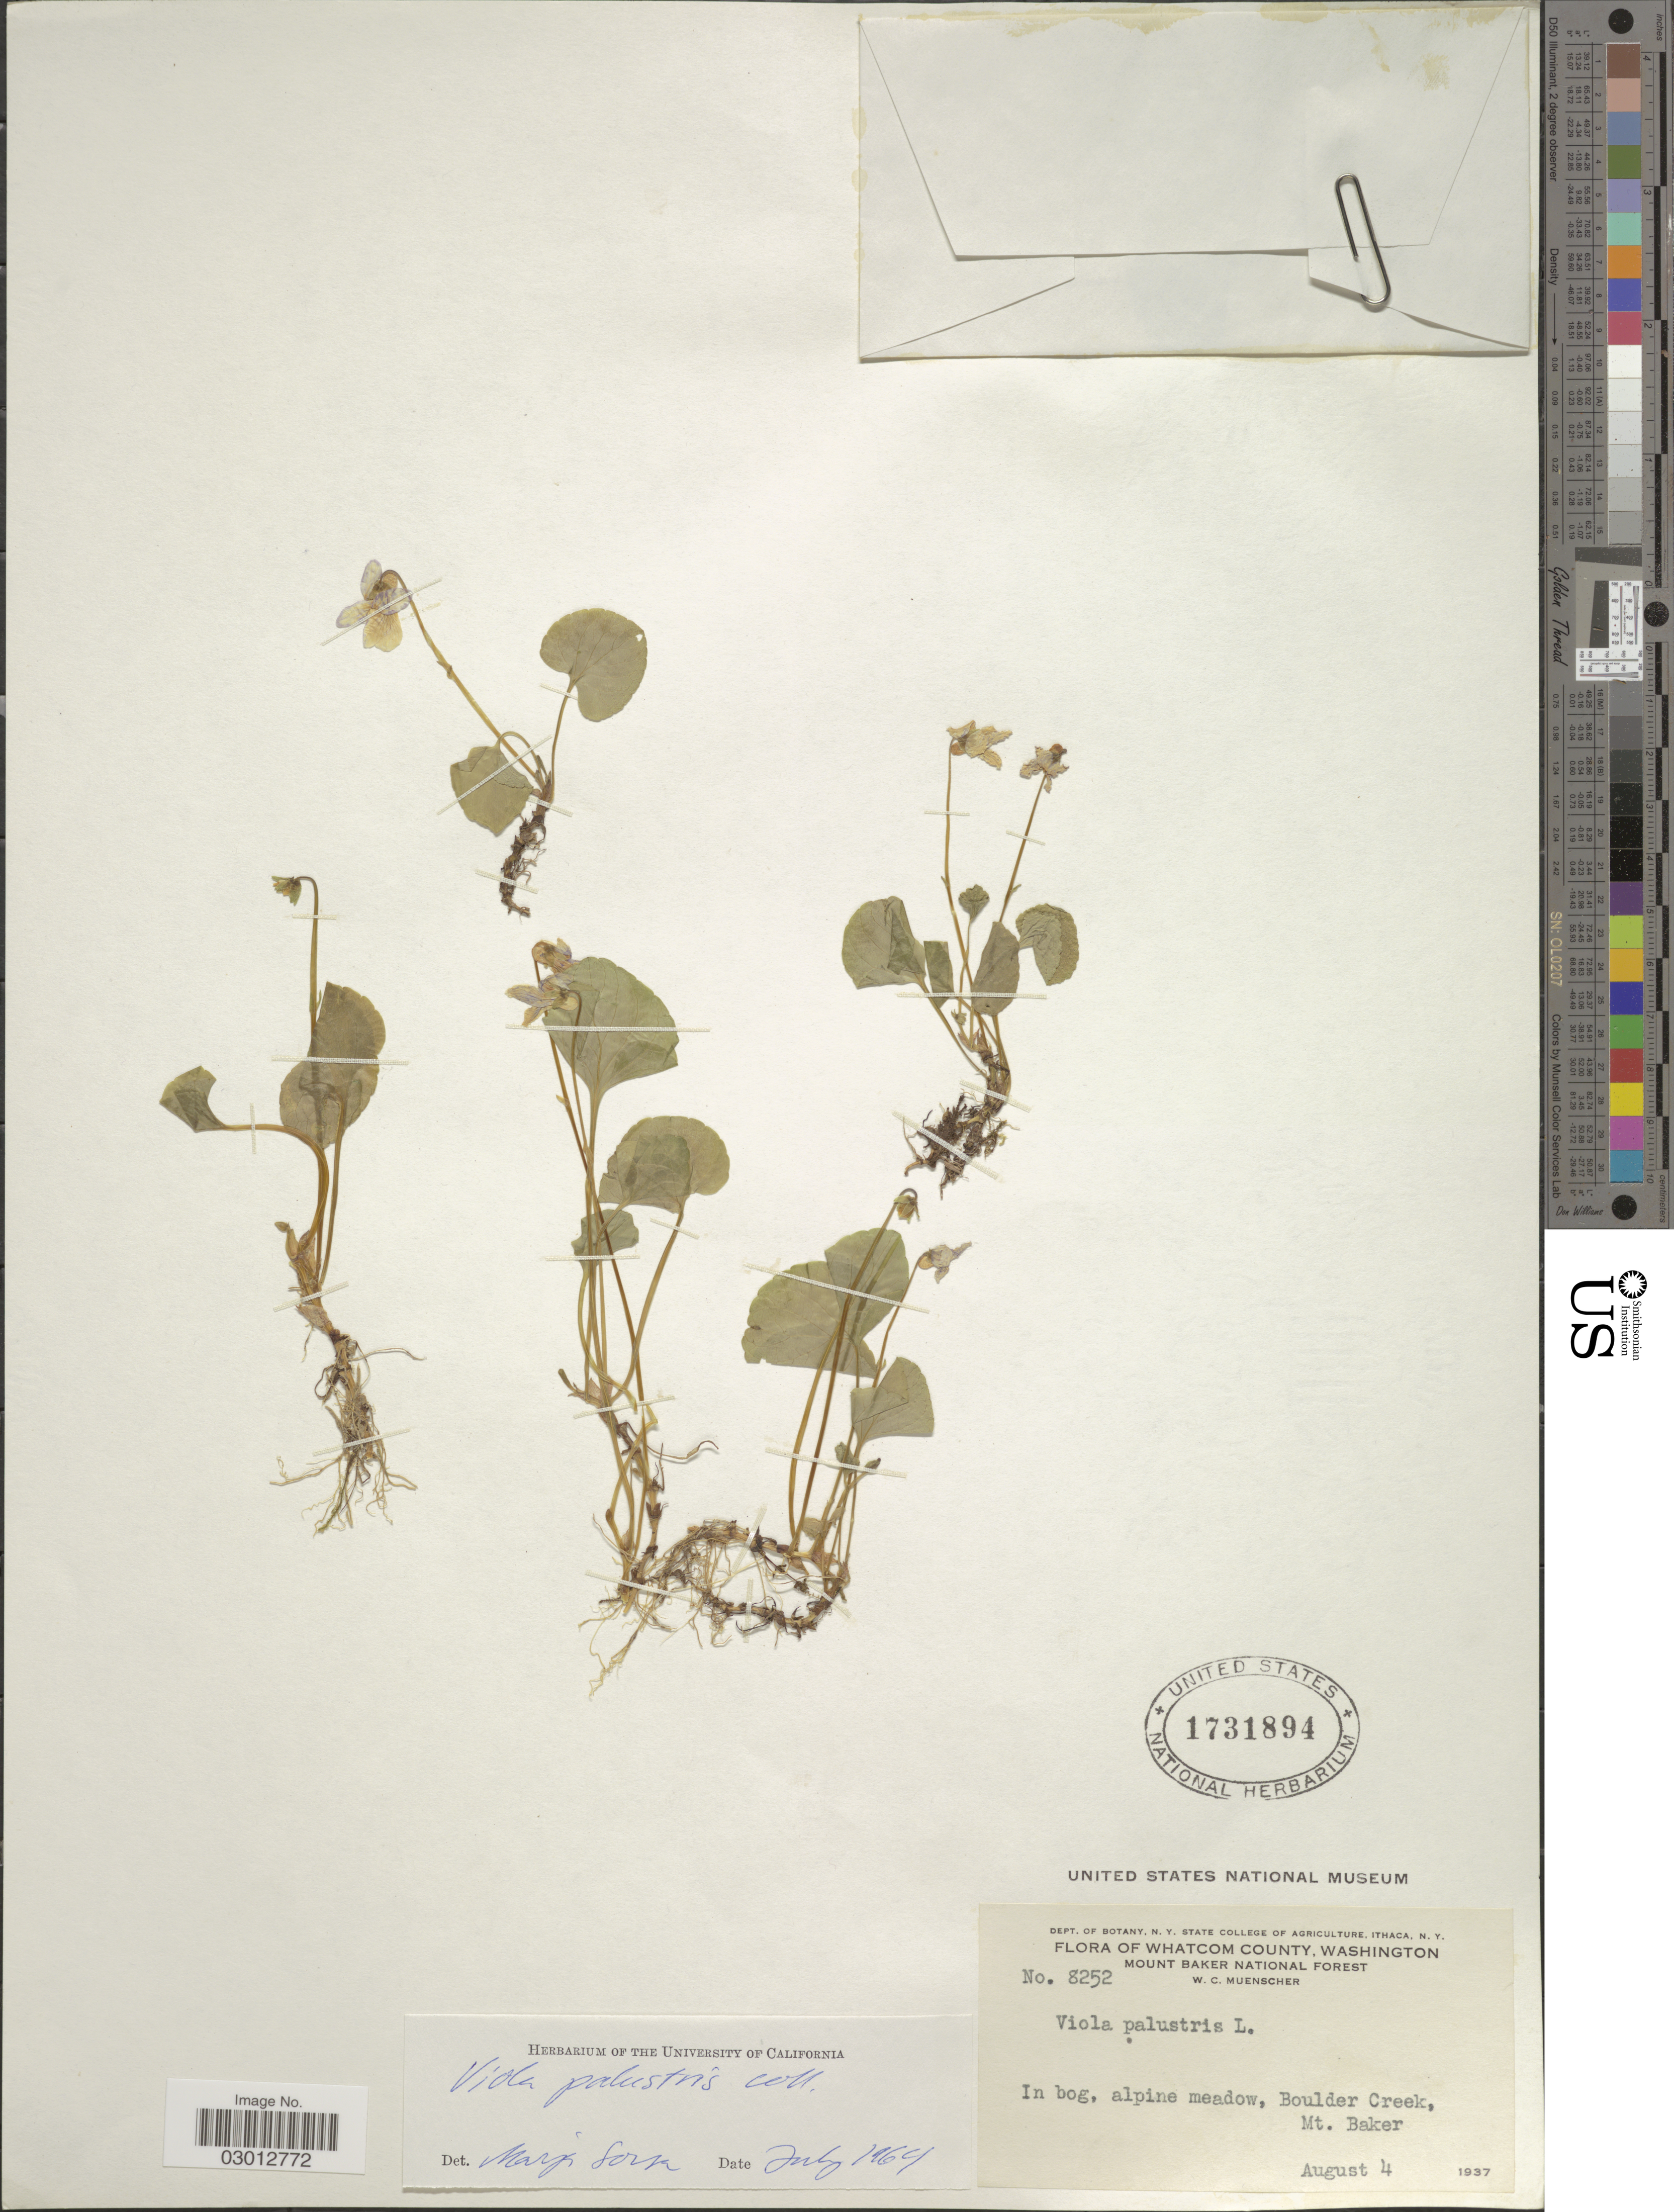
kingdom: Plantae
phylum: Tracheophyta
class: Magnoliopsida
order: Malpighiales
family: Violaceae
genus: Viola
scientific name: Viola palustris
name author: L.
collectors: W. Muenscher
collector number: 8252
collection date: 1937-08-04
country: United States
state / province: Washington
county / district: Whatcom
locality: Whatcom County. Mount Baker National Forest. Boulder Creek, Mt. Baker.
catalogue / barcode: US 1731894